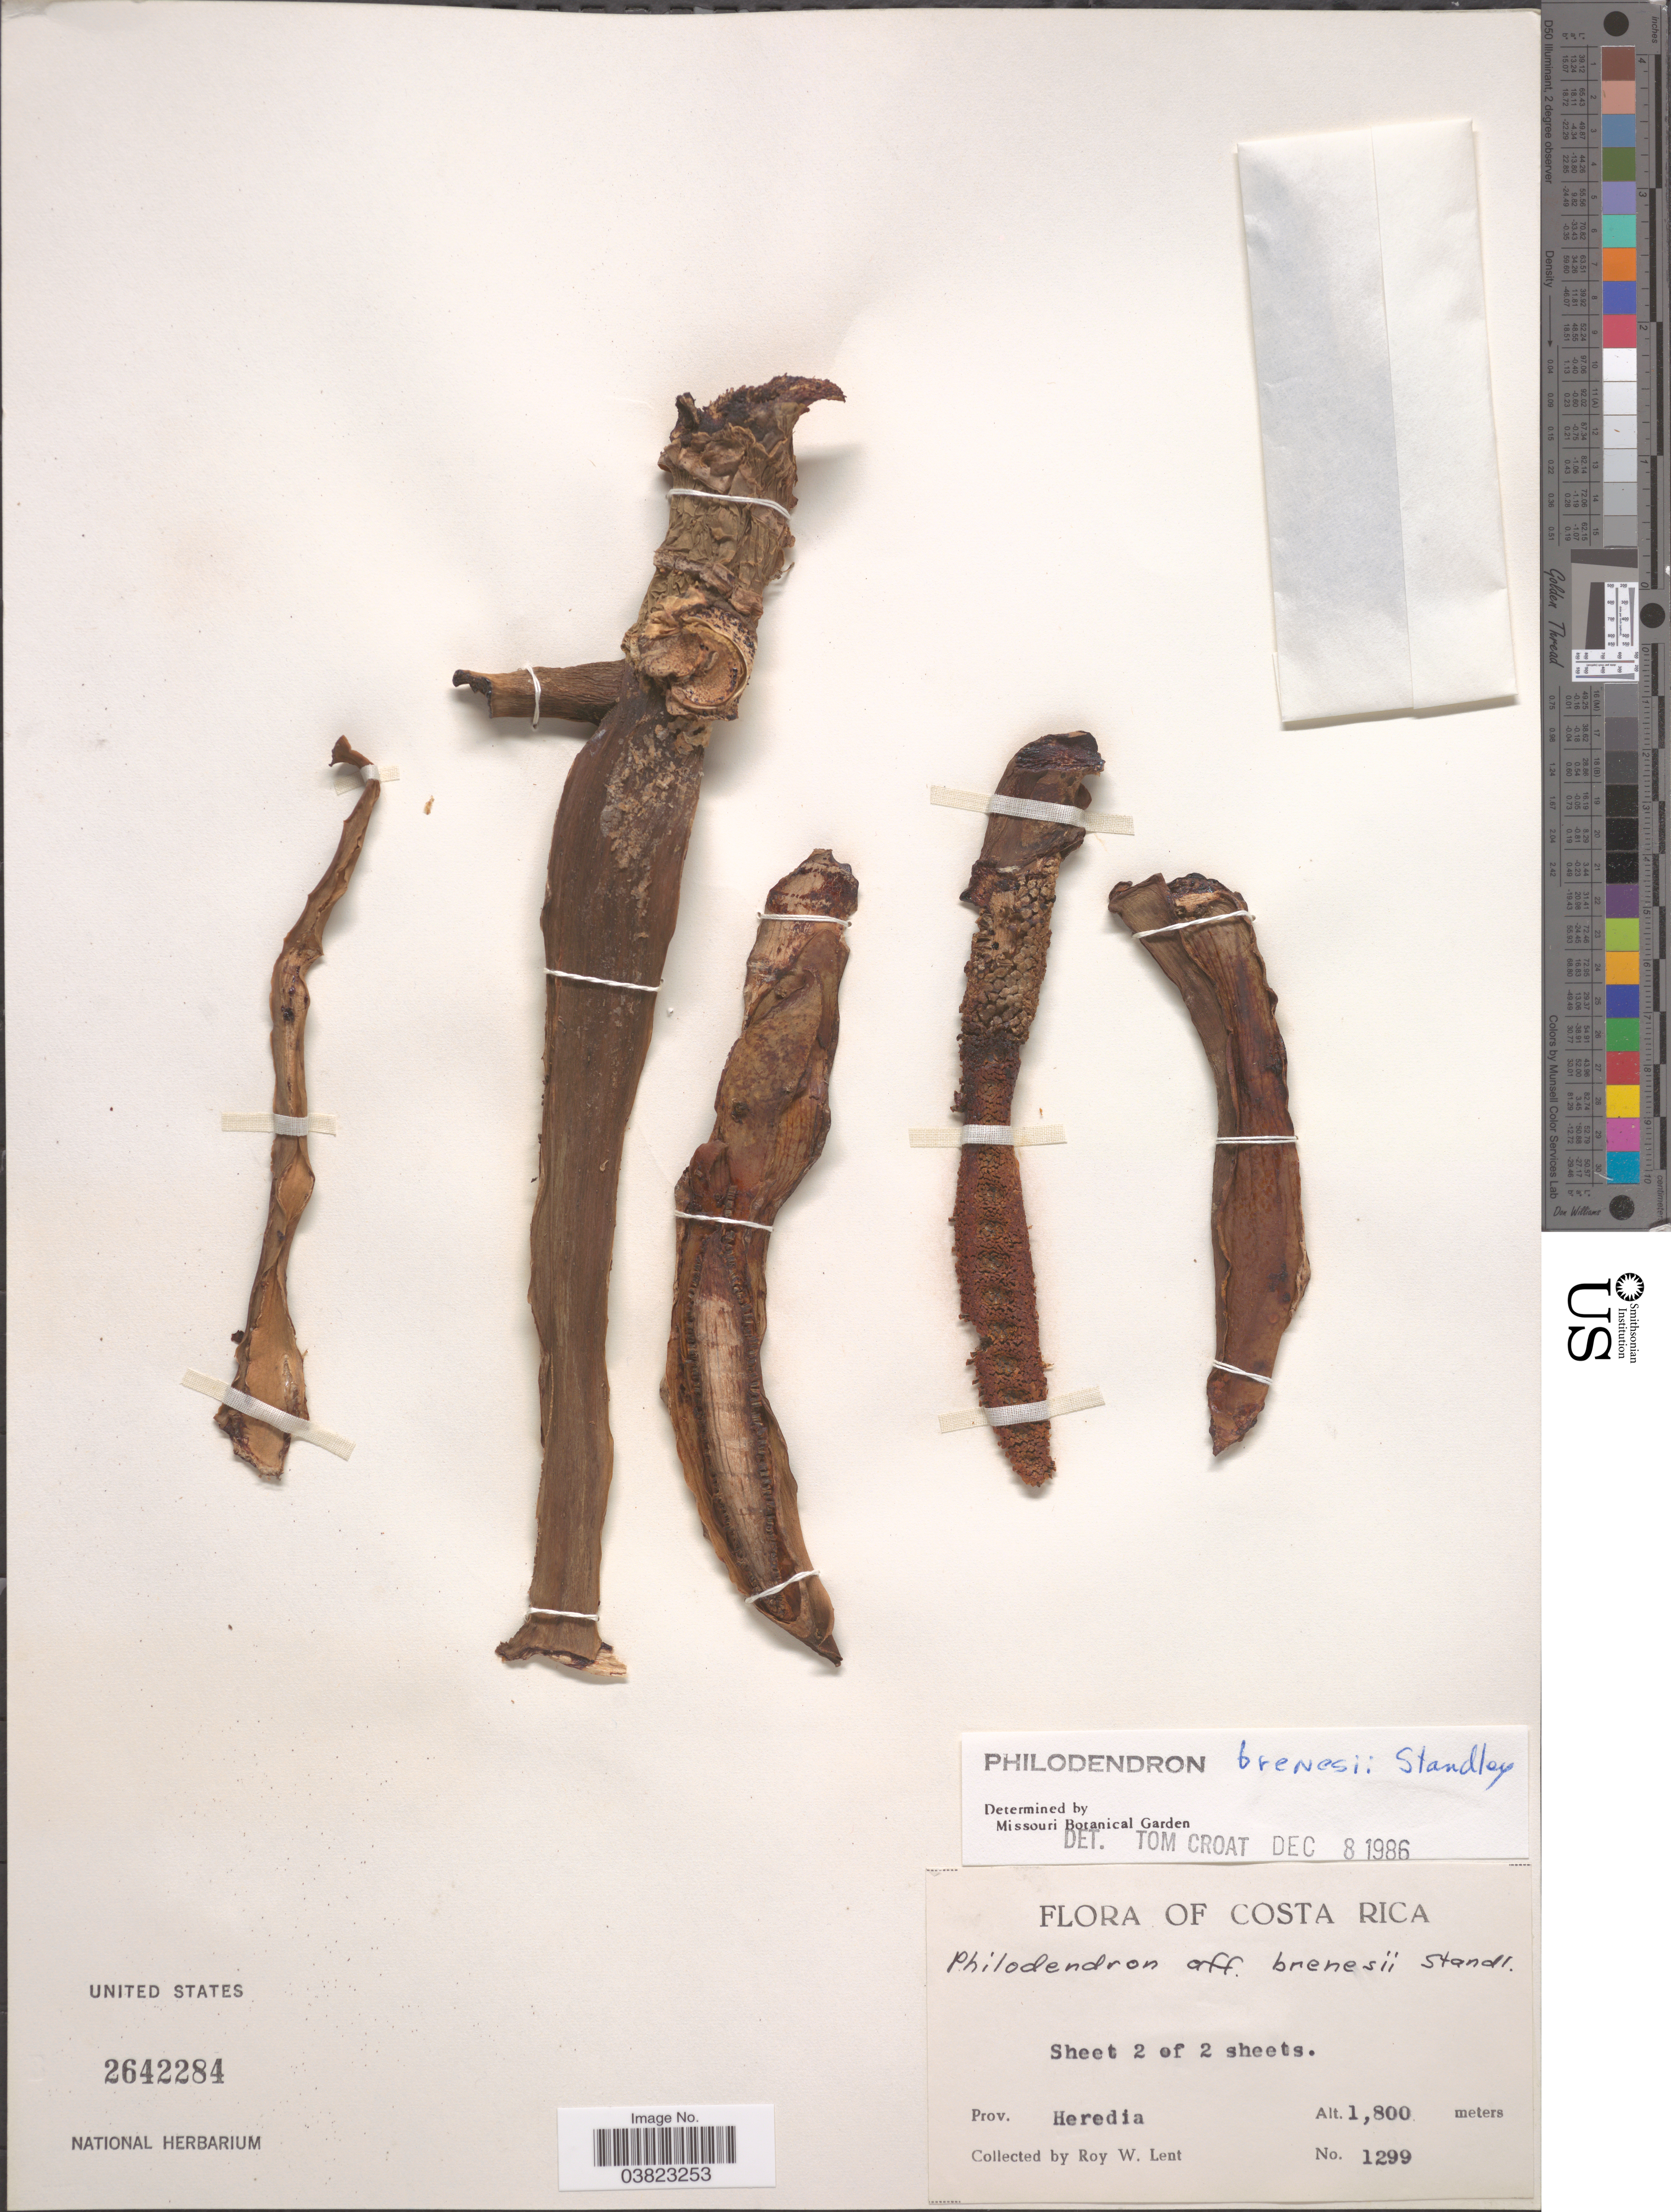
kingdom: Plantae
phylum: Tracheophyta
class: Liliopsida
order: Alismatales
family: Araceae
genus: Philodendron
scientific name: Philodendron brenesii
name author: Standl.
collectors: R. W. Lent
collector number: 1299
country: Costa Rica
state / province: Heredia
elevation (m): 1800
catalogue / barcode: US 2642284